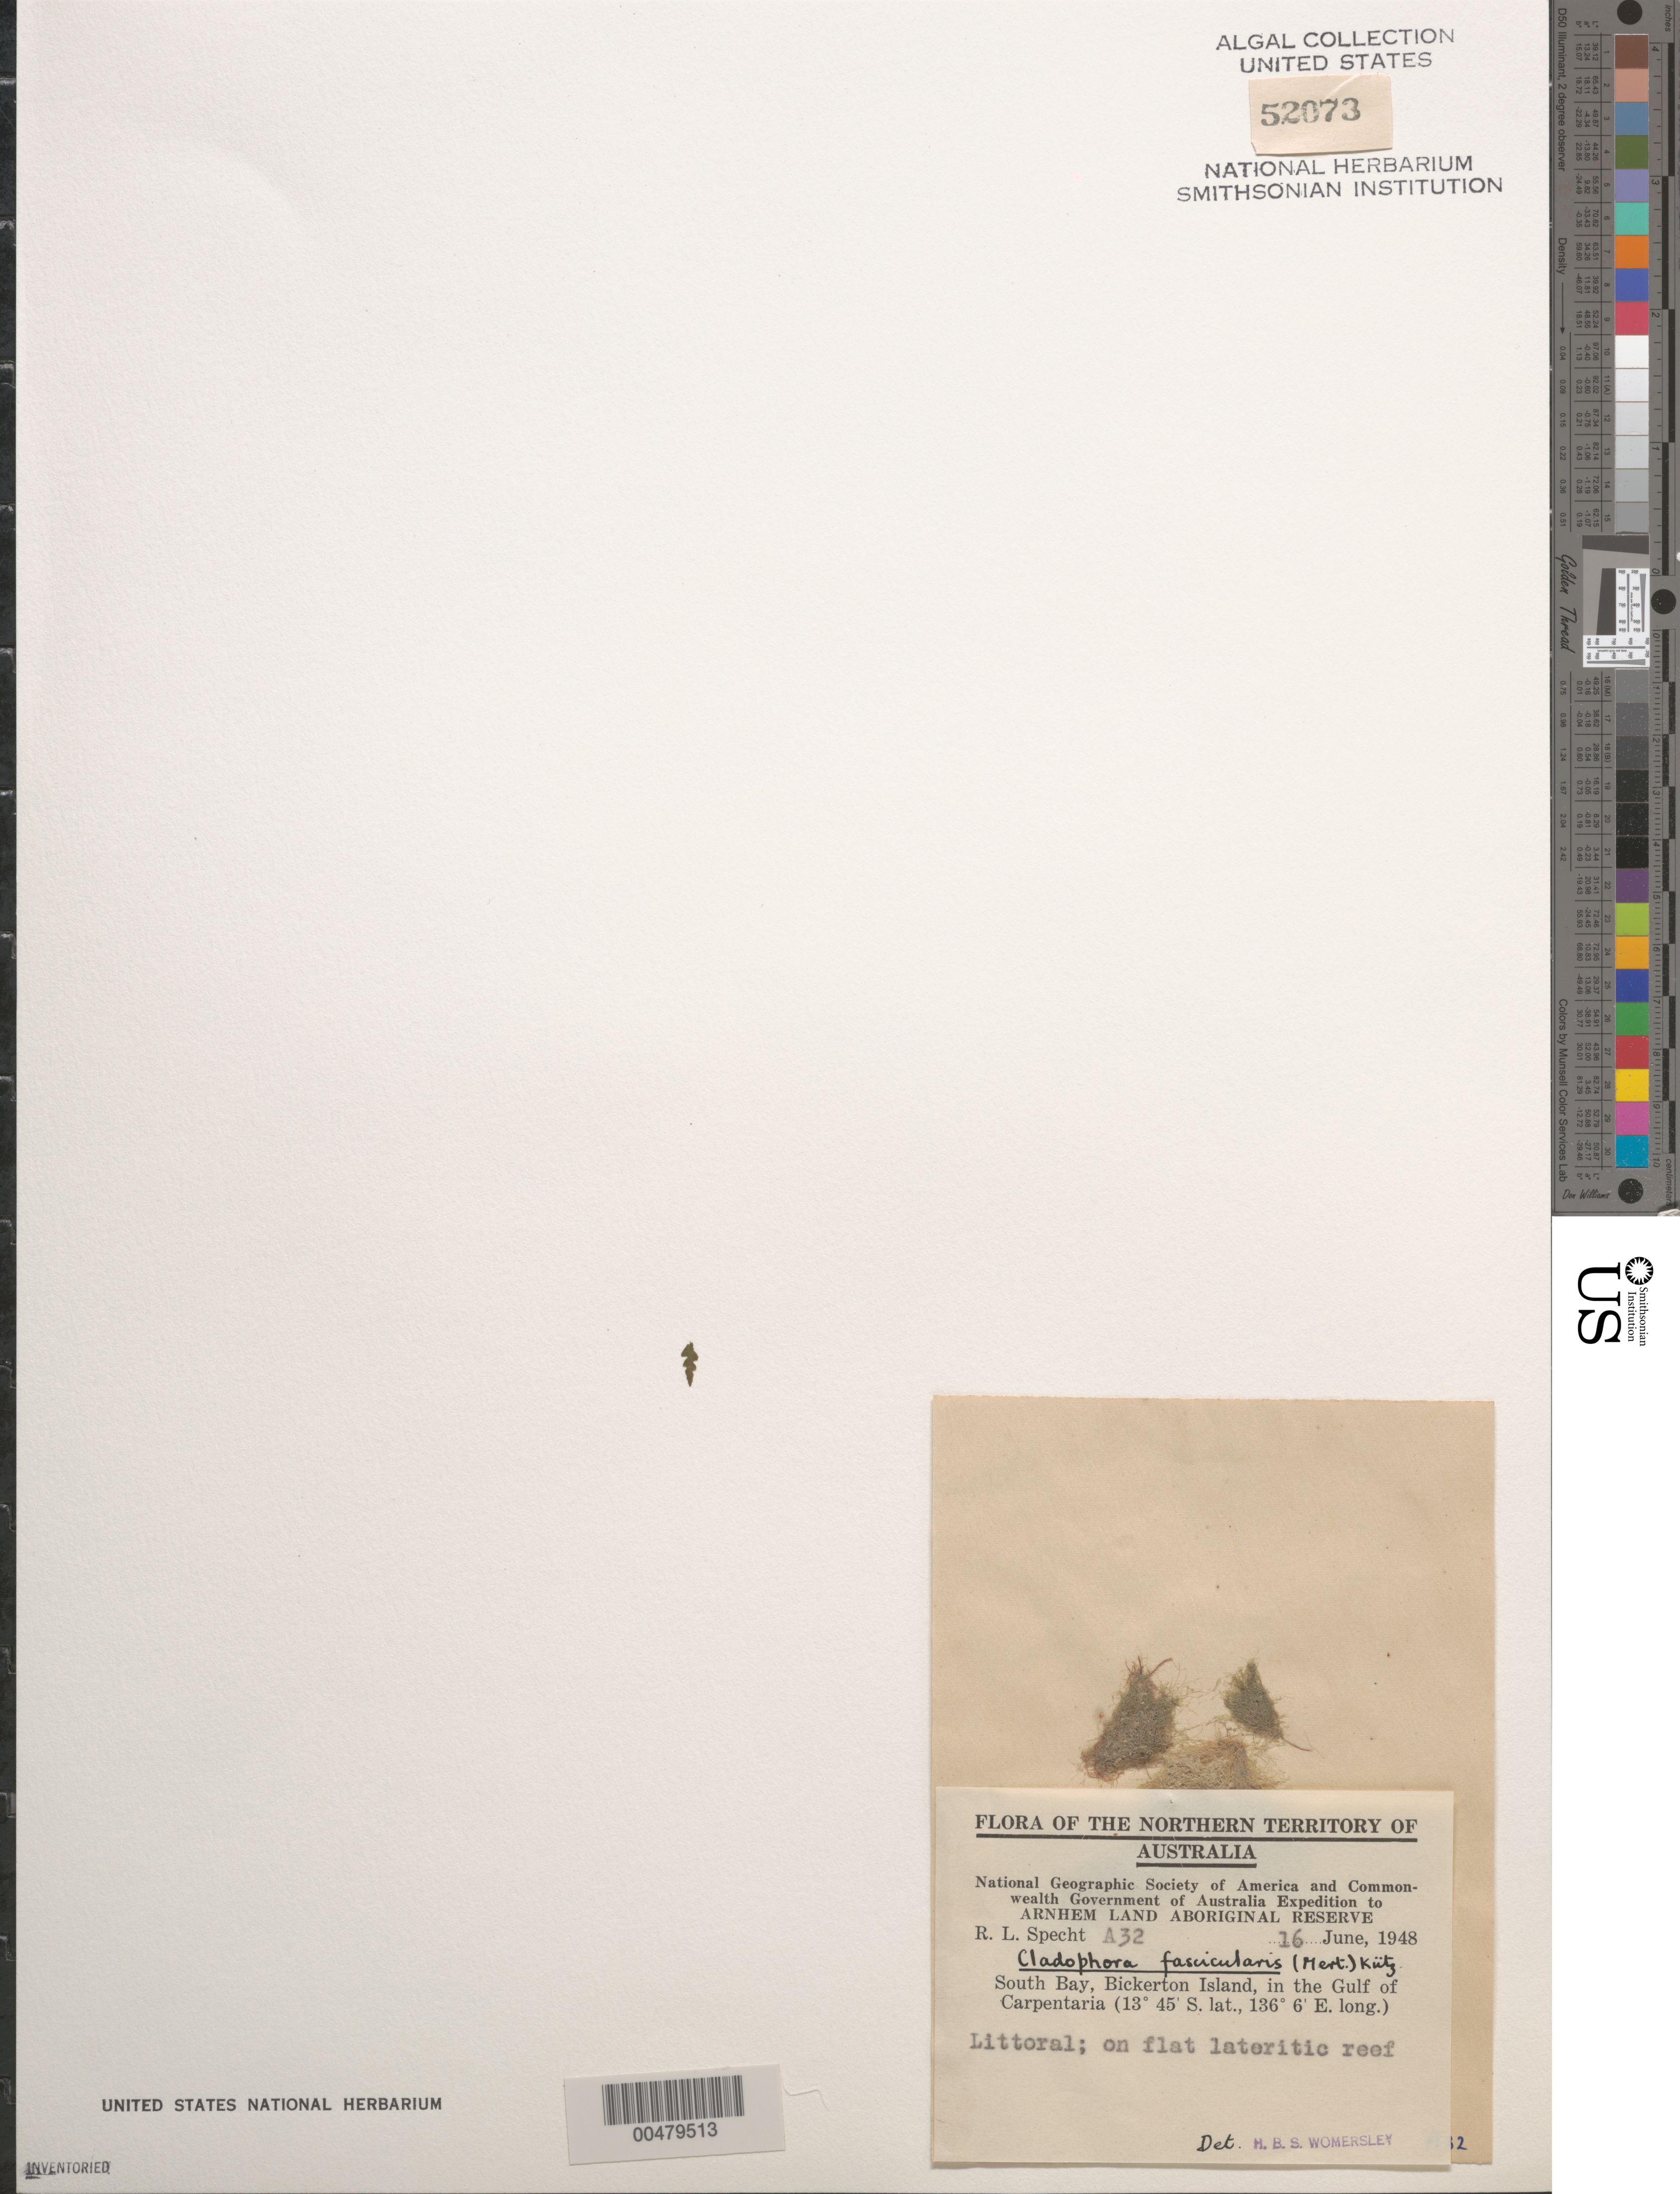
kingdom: Plantae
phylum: Chlorophyta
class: Ulvophyceae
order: Ulvales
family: Ulvaceae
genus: Ulva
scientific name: Ulva linza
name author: L.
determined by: Algae name updating Project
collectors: R. L. Specht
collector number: A32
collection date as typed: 16 Jun 1948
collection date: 1948-06-16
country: Australia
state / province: Northern Territory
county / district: East Arnhem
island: Bickerton Island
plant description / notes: National Geographic Society of America and Commonwealth Government of Australia Expedition to Arnhem Land Aboriginal Reserve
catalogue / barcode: US 52073